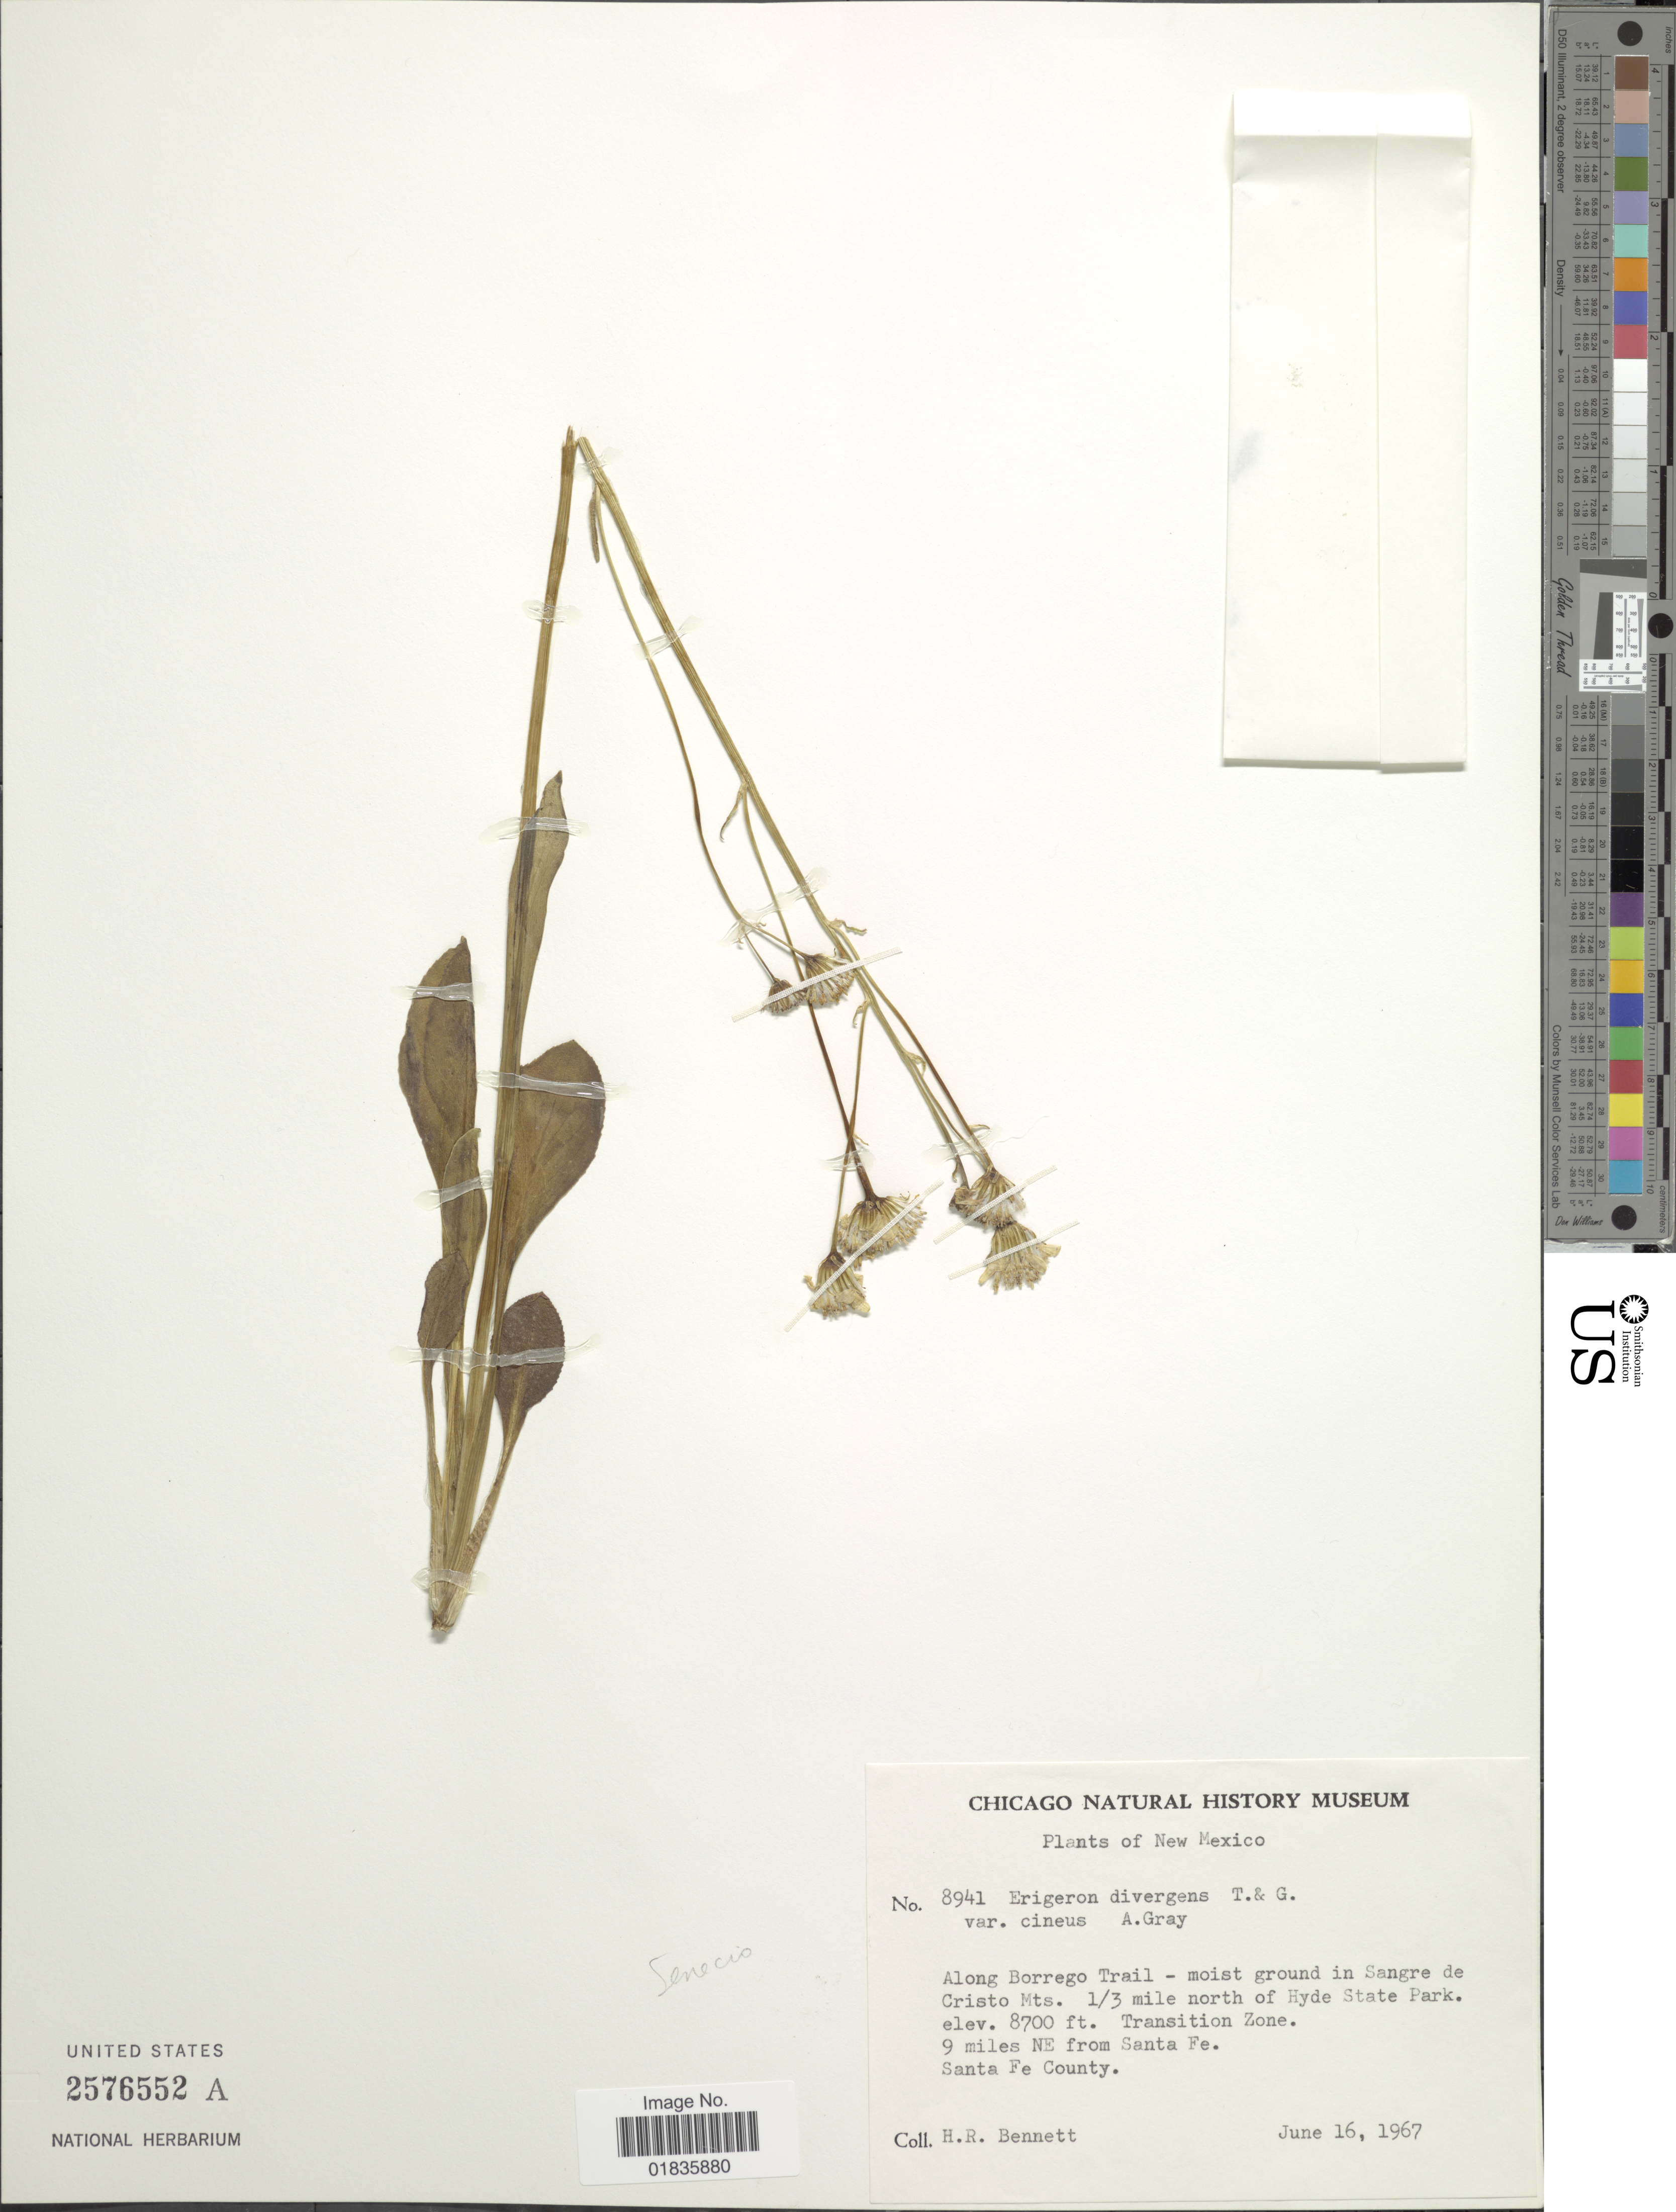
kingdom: Plantae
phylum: Tracheophyta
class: Magnoliopsida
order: Asterales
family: Asteraceae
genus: Senecio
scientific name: Senecio sp.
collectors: H. R. Bennett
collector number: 8941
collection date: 1967-06-16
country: United States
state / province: New Mexico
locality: Along Borrego Trail-moist ground in Sangre de Cristo Mts., 1/3 mile north of Hyde State Park, 9 miles NE from Santa Fe, Santa Fe County.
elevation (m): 2652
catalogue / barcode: US 2576552A